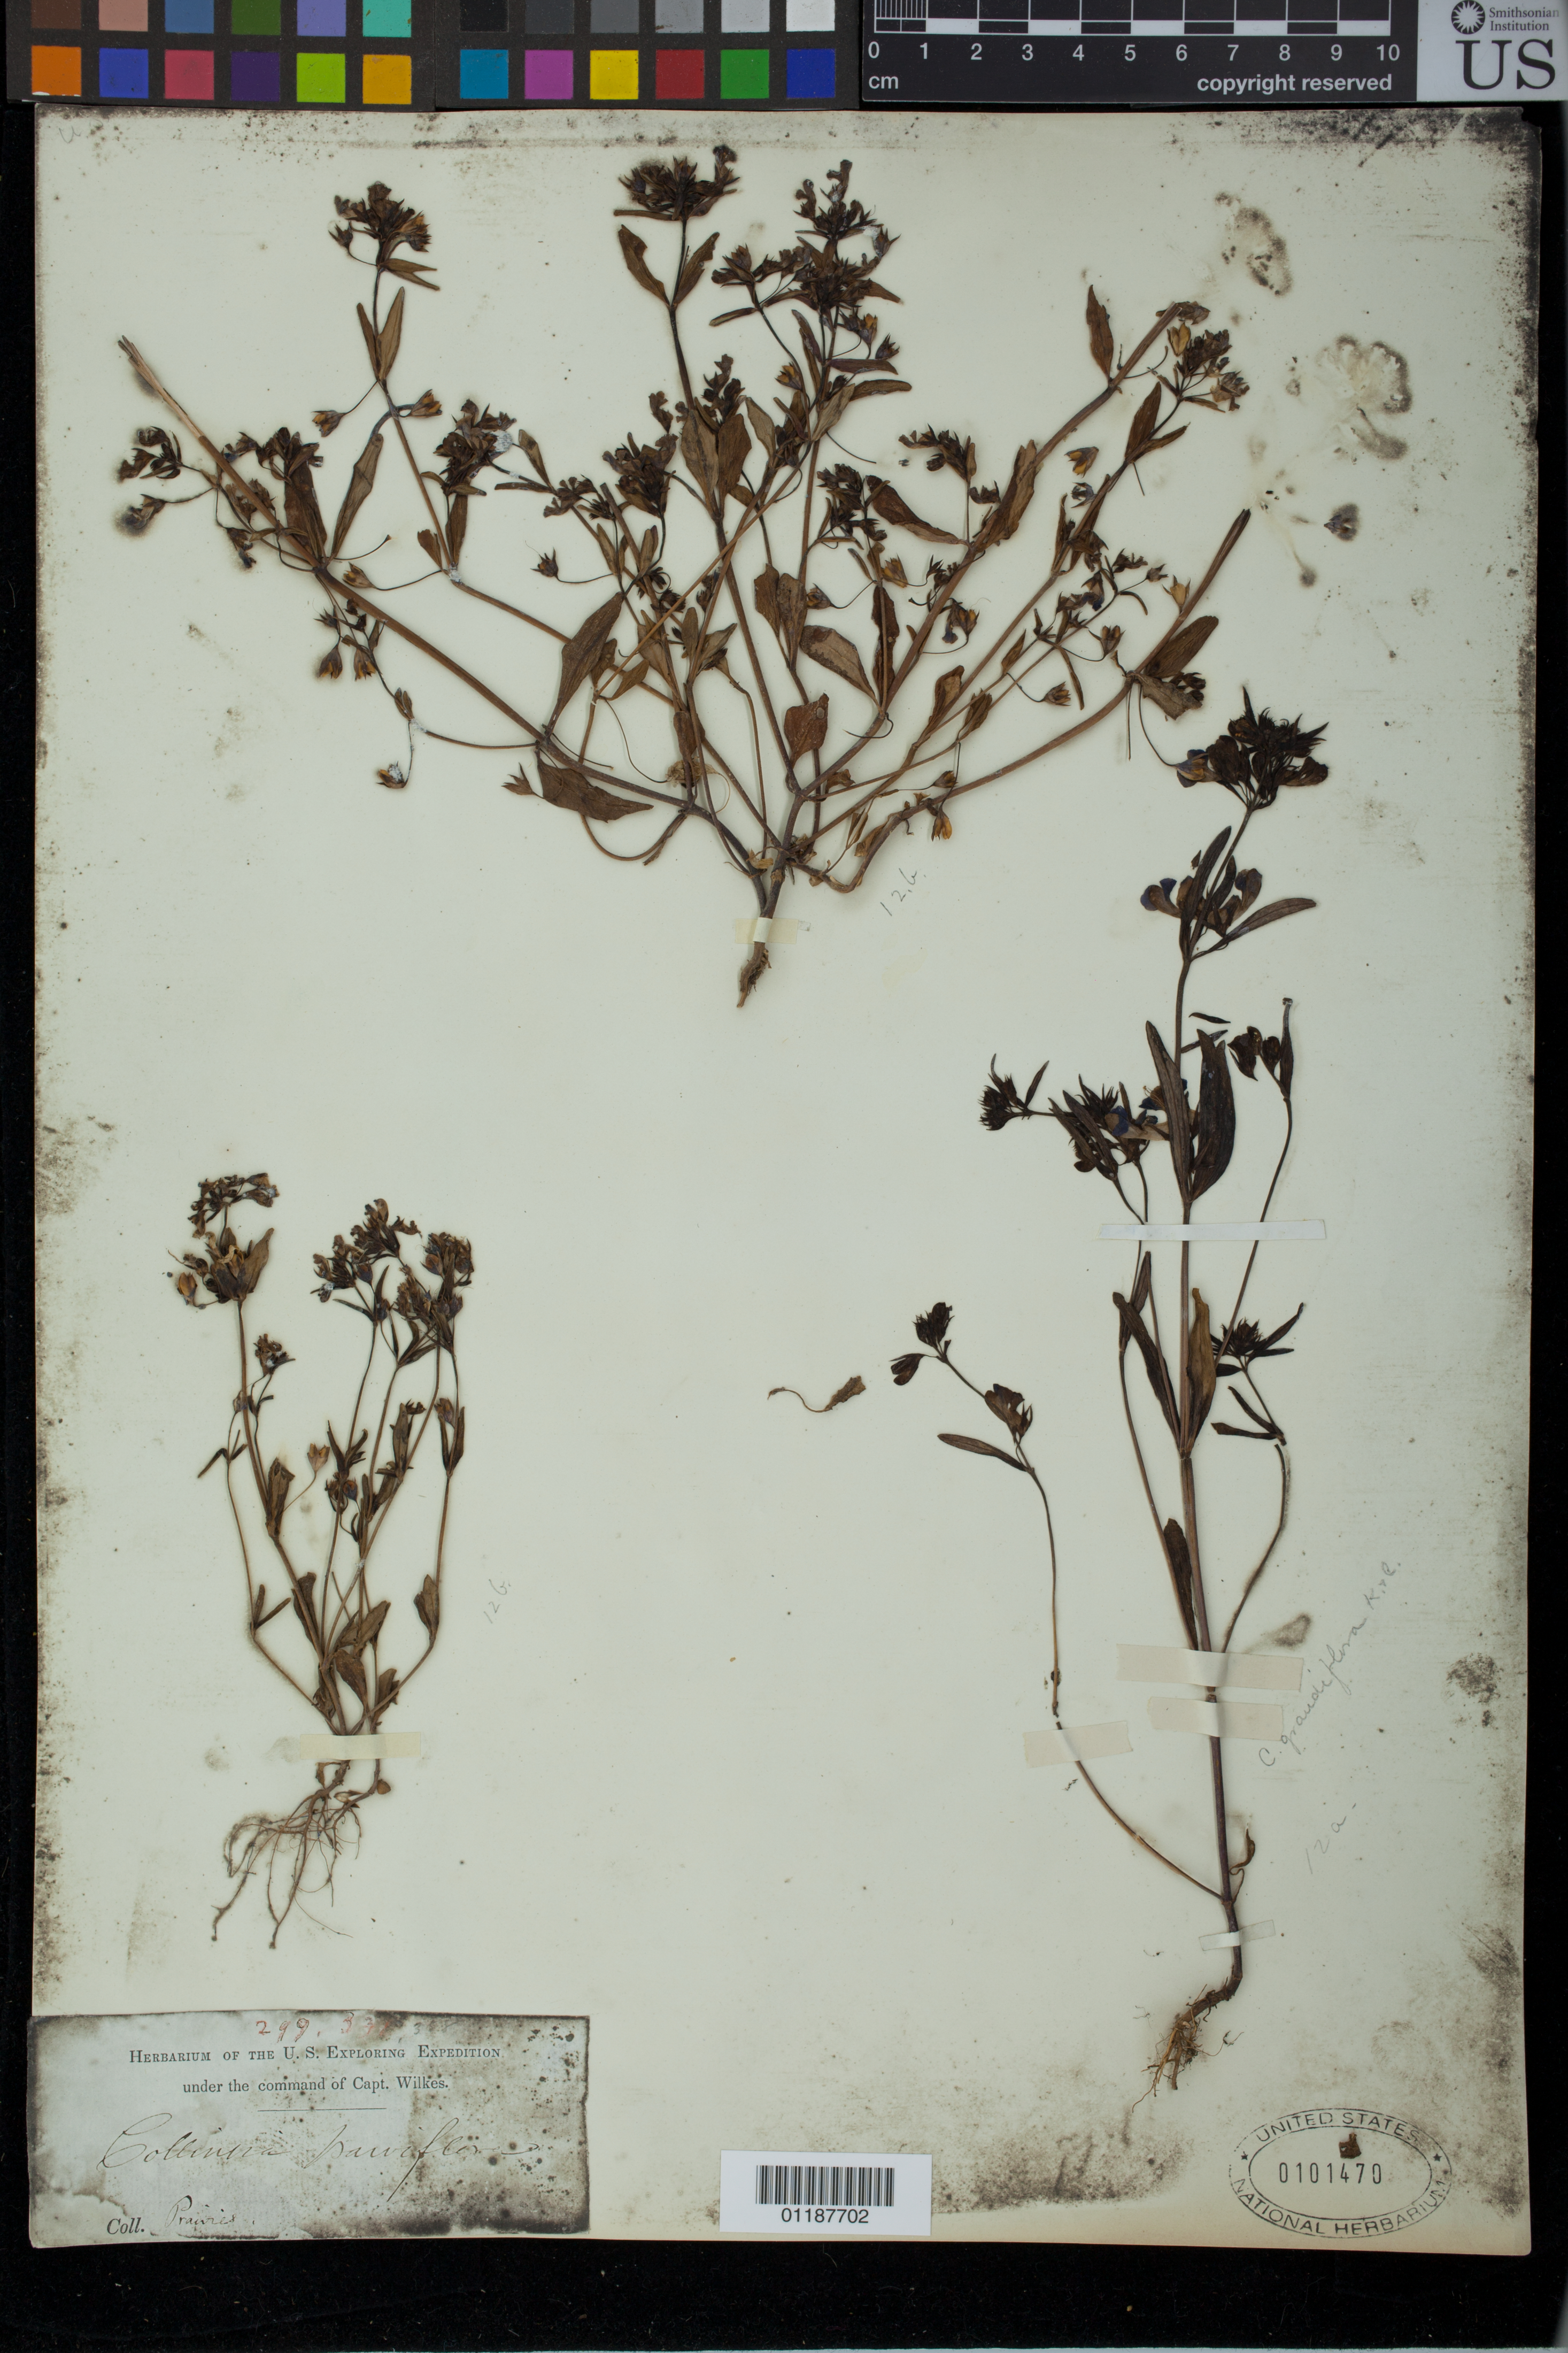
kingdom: Plantae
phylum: Tracheophyta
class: Magnoliopsida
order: Lamiales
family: Plantaginaceae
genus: Collinsia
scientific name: Collinsia parviflora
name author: Douglas ex Lindl.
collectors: Wilkes Explor. Exped.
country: United States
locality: Prairies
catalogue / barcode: US 101470